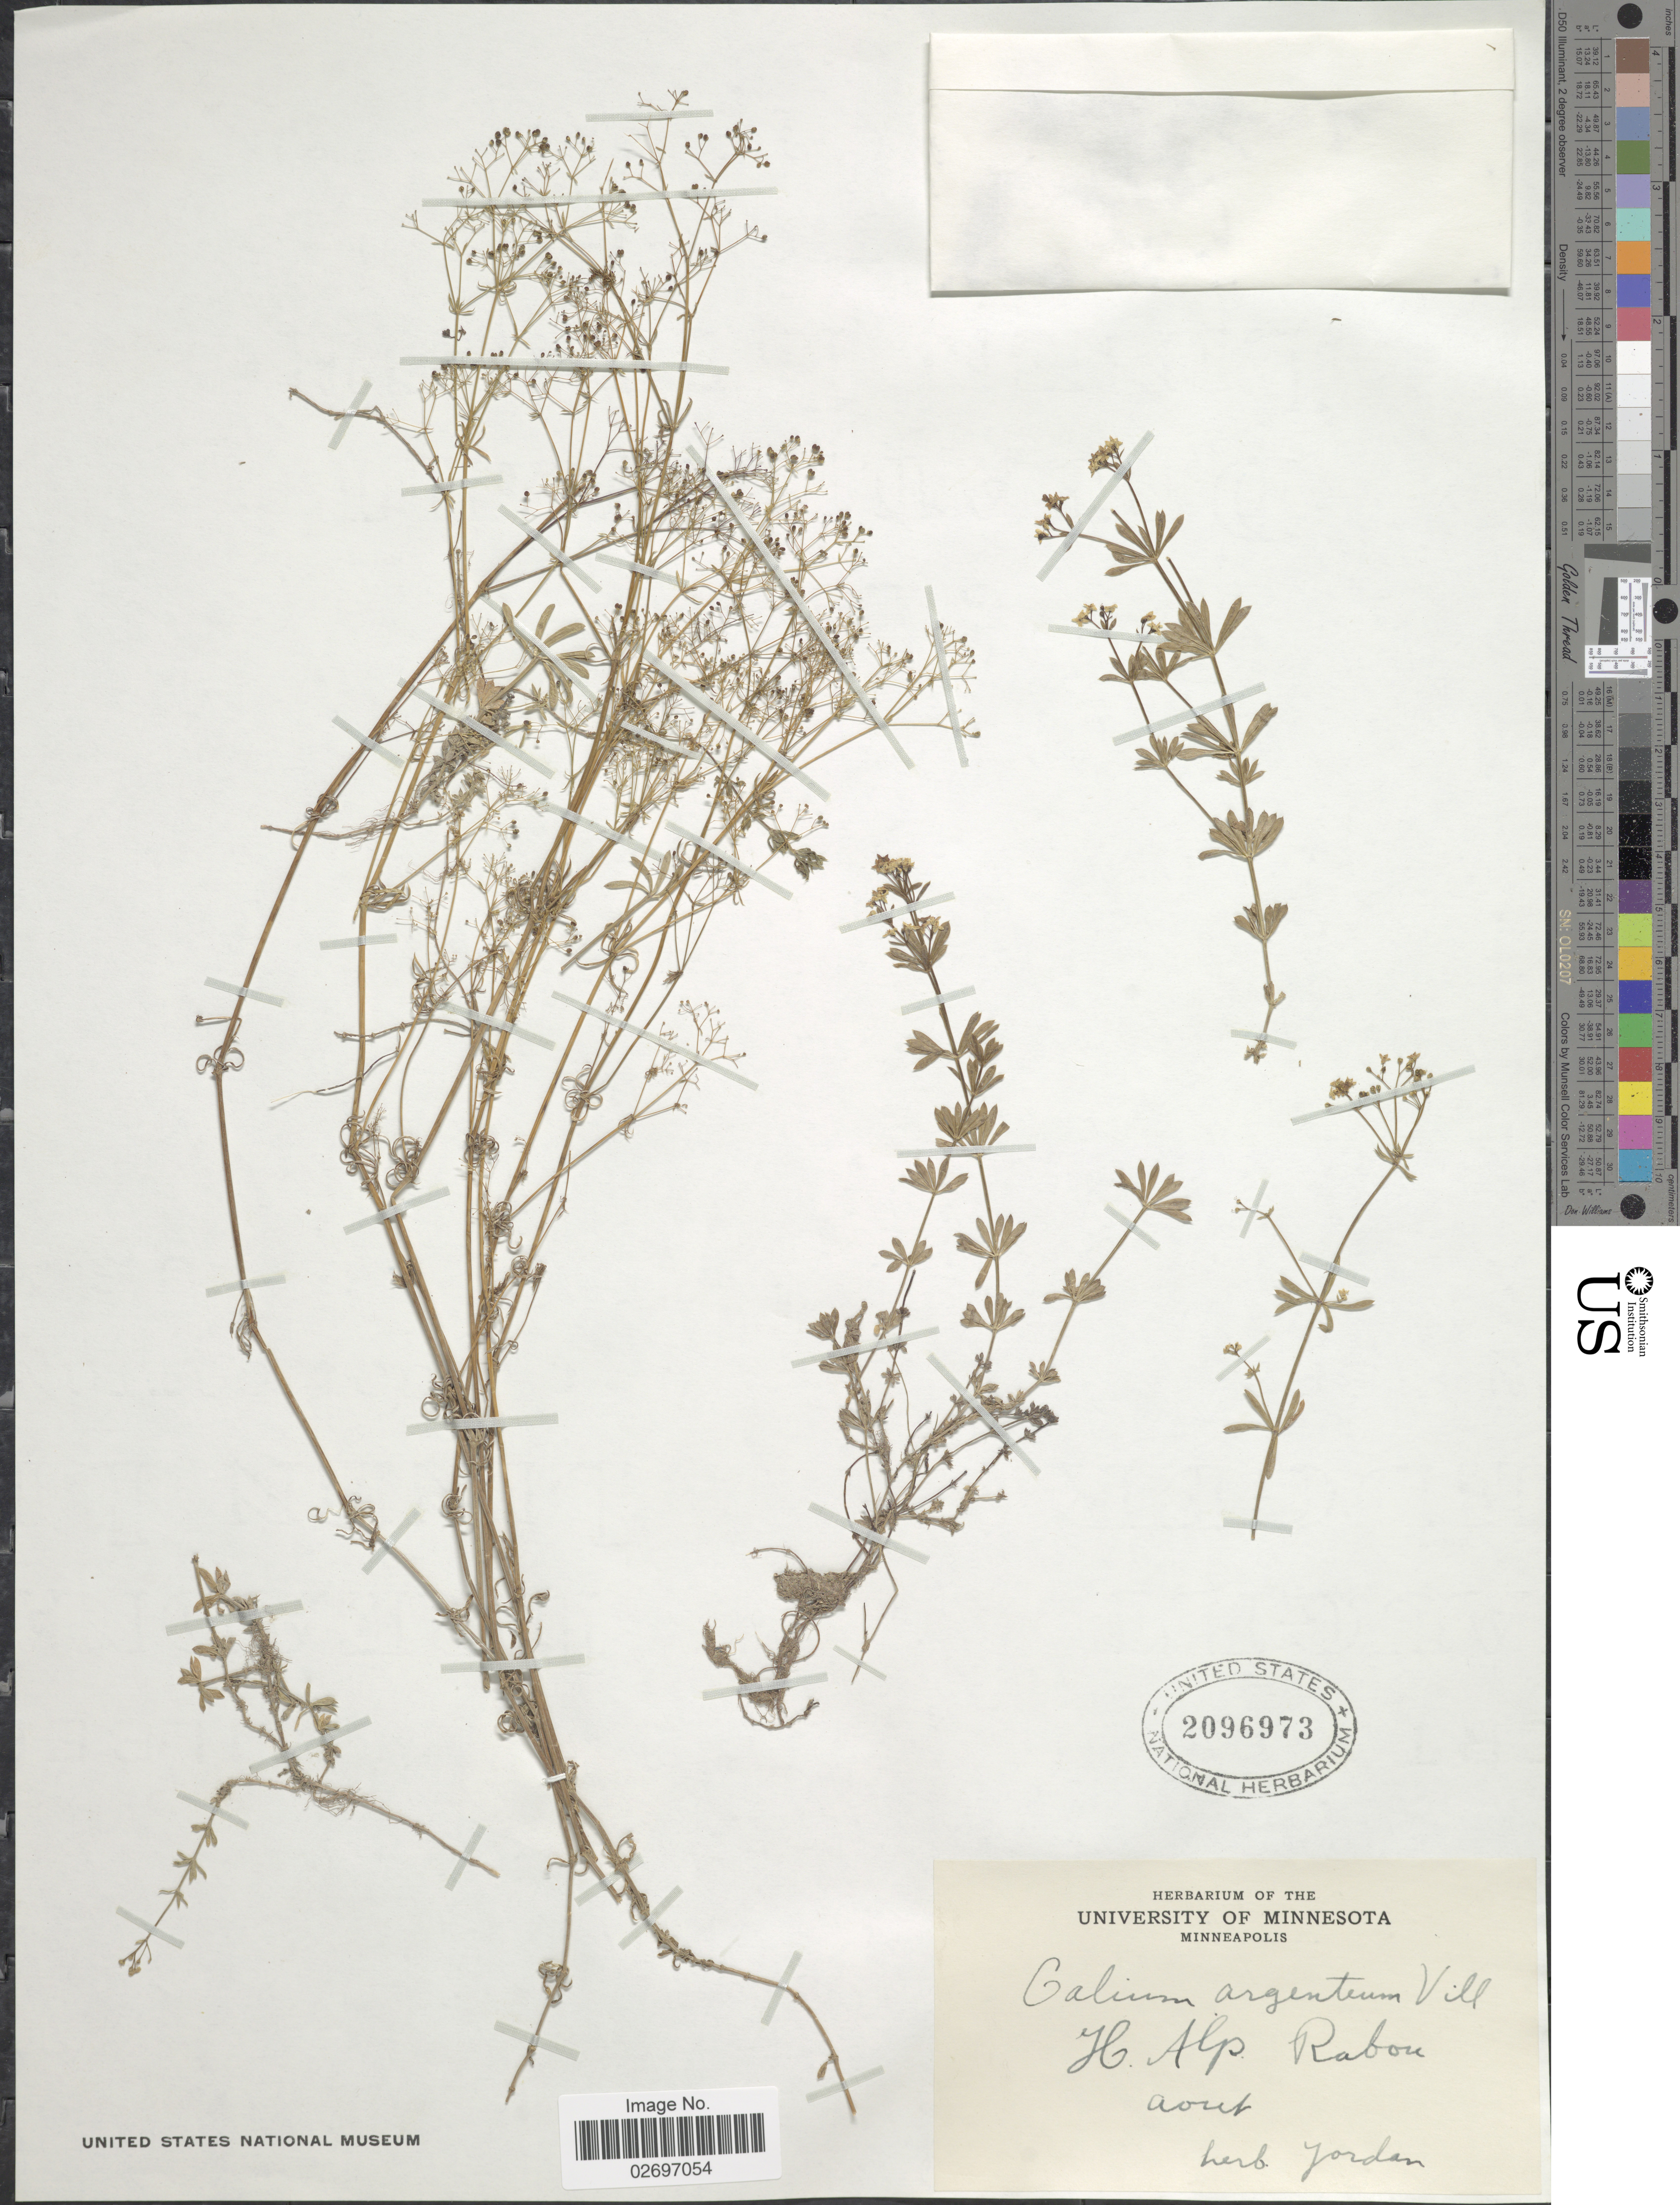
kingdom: Plantae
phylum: Tracheophyta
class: Magnoliopsida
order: Gentianales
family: Rubiaceae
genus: Galium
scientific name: Galium argenteum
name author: Vill.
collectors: ex herb. Jordan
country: France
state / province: Provence-Alpes-Côte d'Azur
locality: H. Alp. Rabou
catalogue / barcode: US 2096973